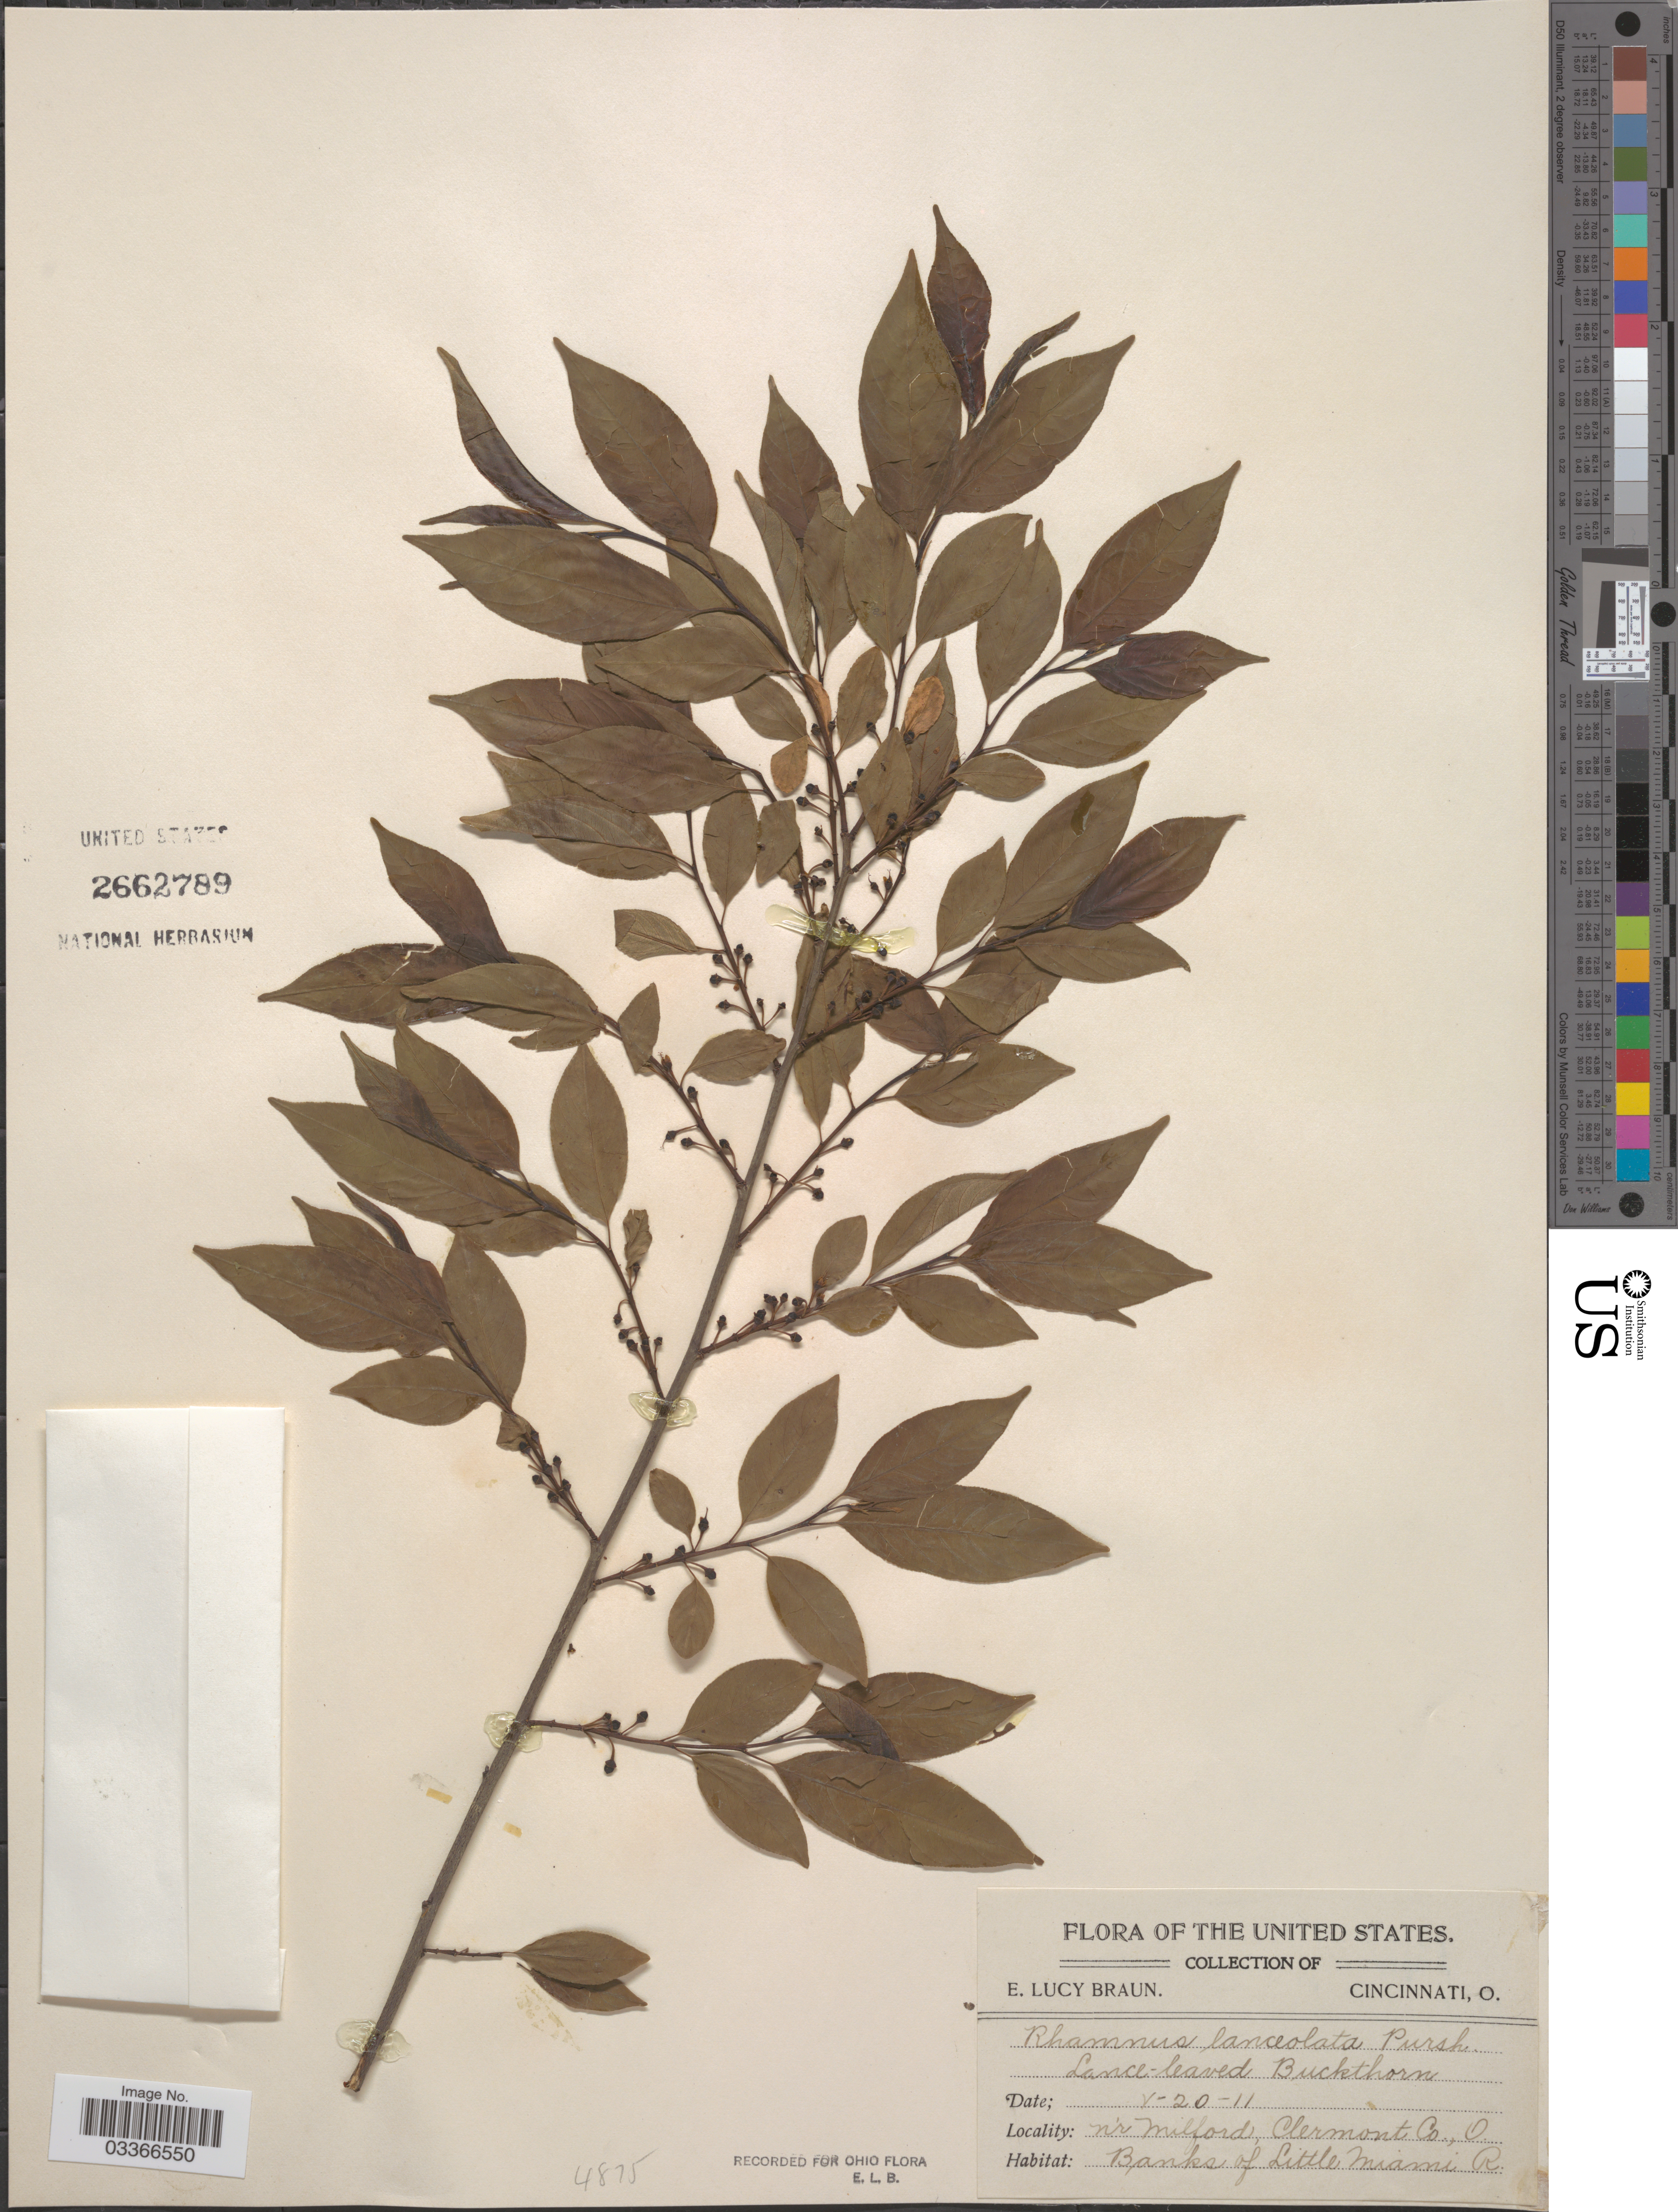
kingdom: Plantae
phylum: Tracheophyta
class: Magnoliopsida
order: Rosales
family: Rhamnaceae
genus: Rhamnus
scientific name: Rhamnus lanceolata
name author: Pursh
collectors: E. L. Braun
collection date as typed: Transcribed d/m/y: 20/5/11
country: United States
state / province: Ohio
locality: N'r Milford. Banks of Little Miami R. Clermont Co.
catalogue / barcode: US 2662789